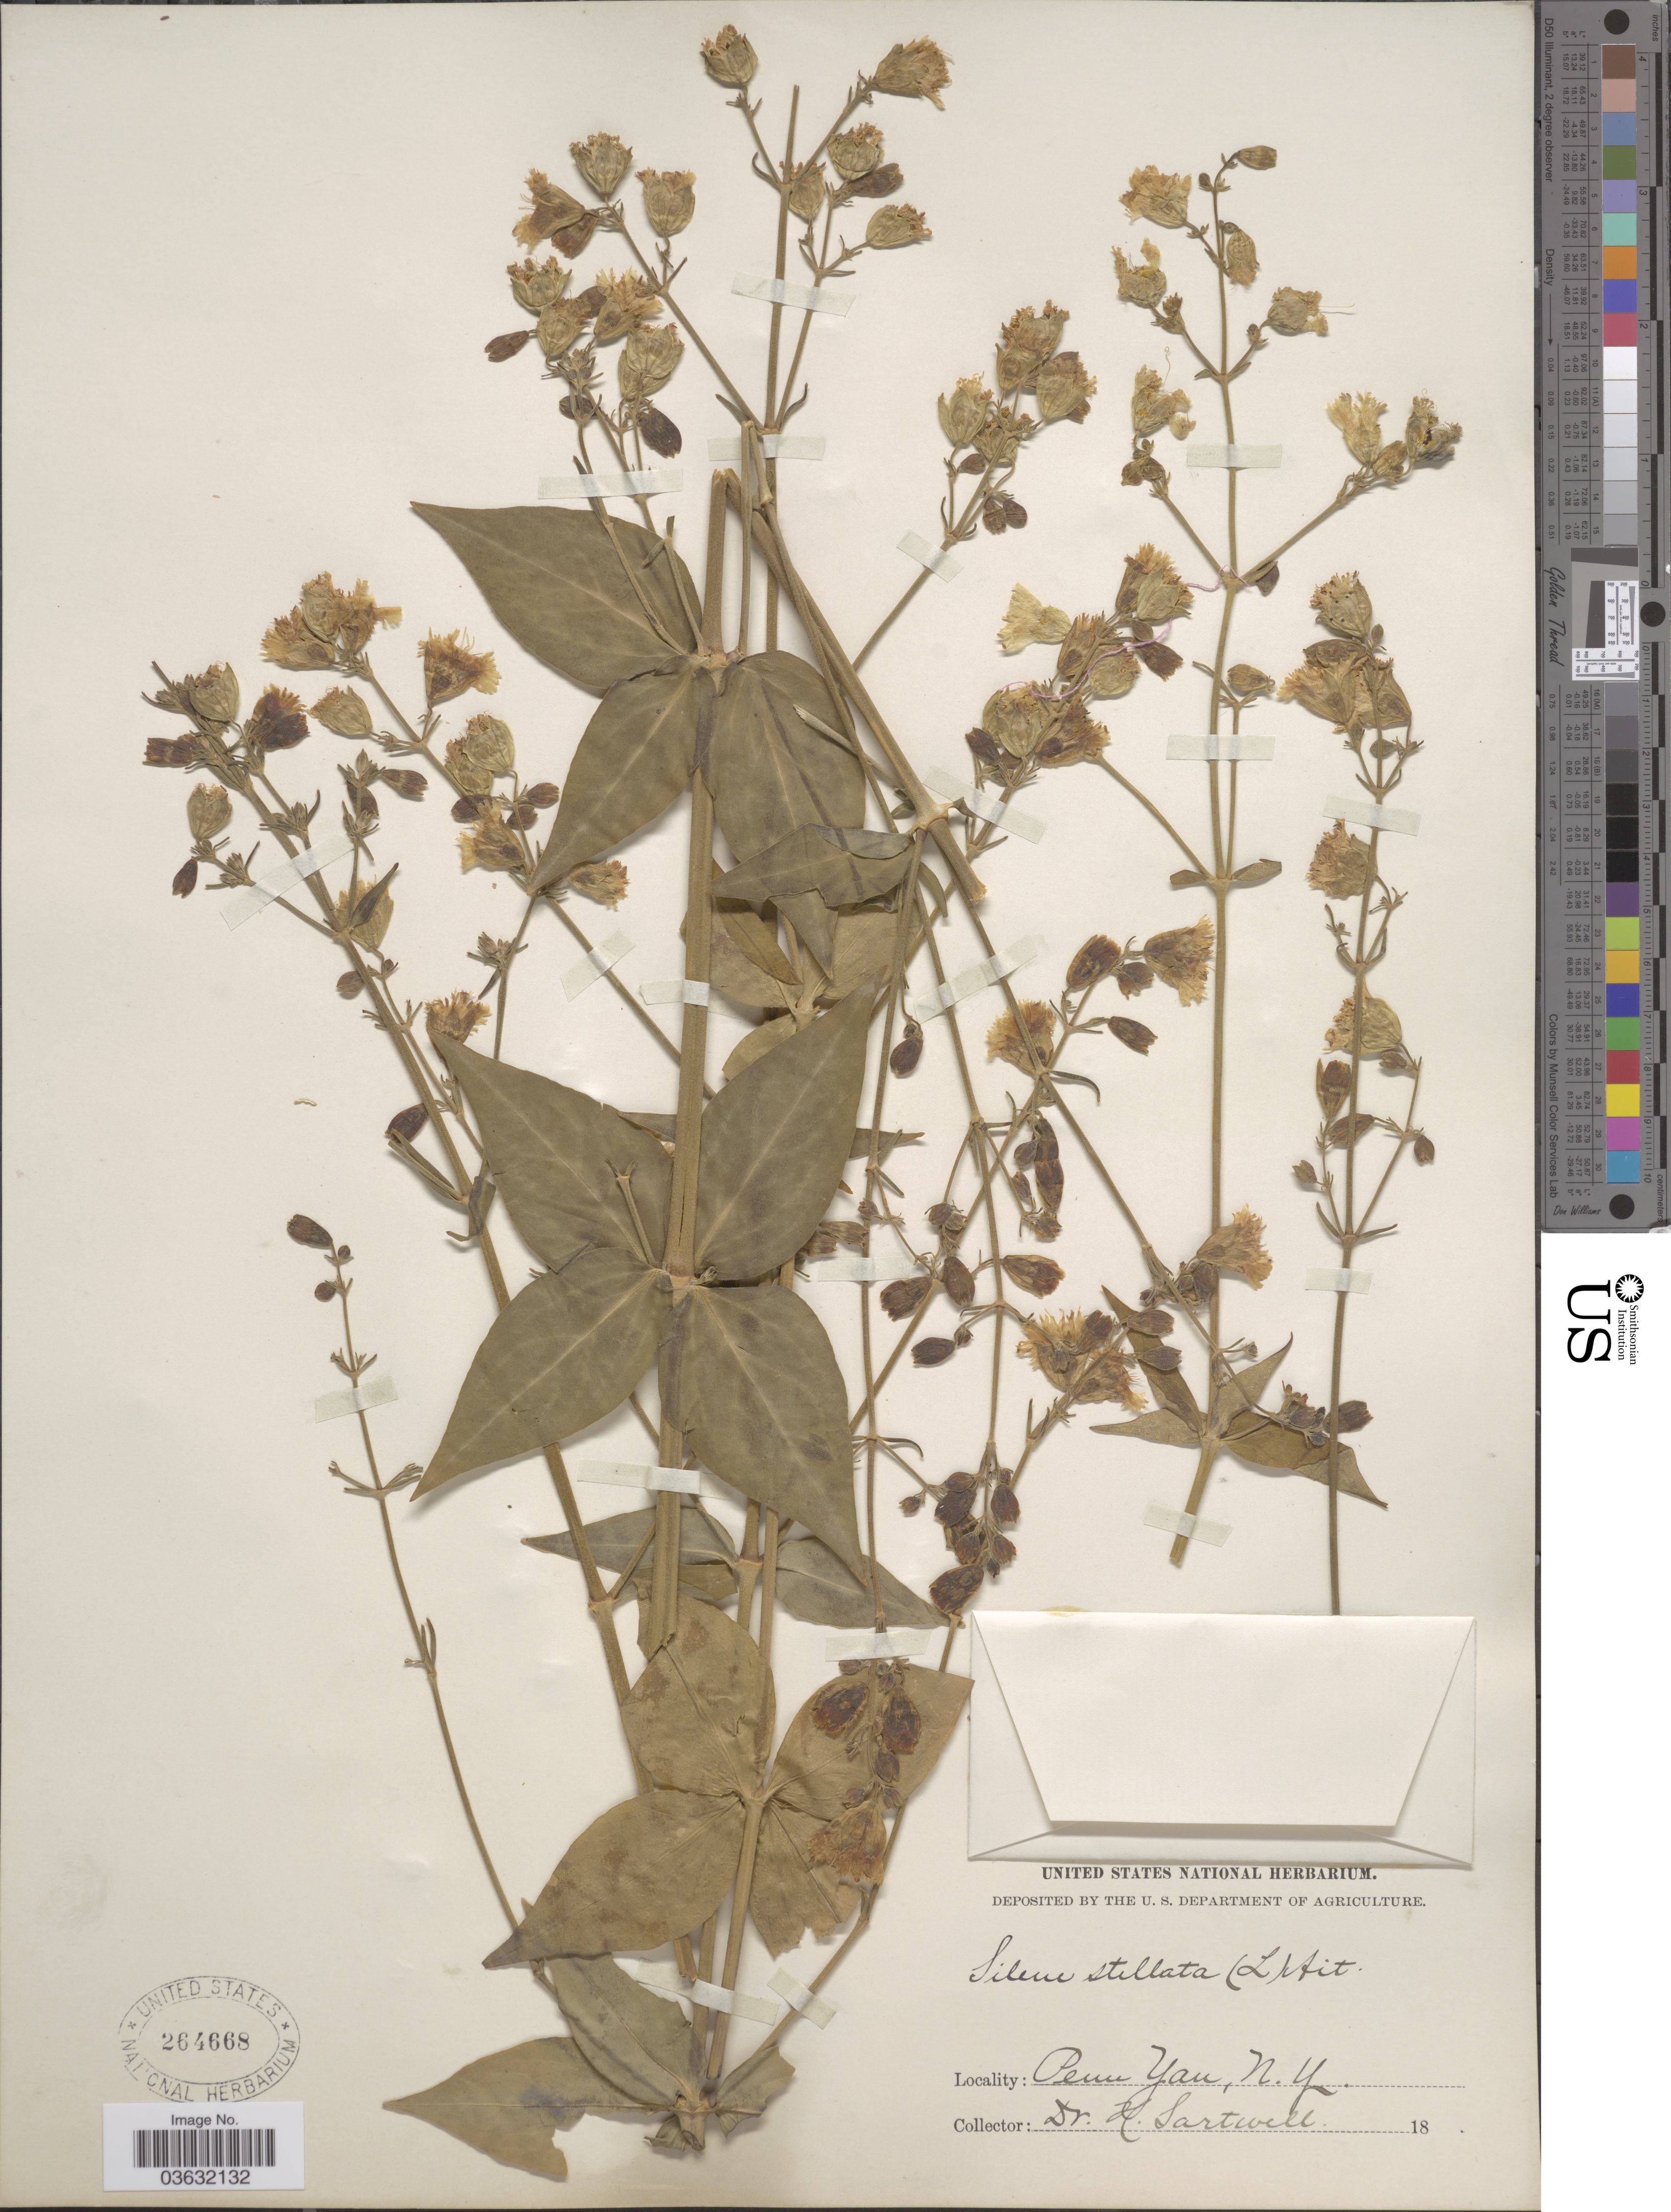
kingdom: Plantae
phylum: Tracheophyta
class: Magnoliopsida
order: Caryophyllales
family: Caryophyllaceae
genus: Silene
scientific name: Silene stellata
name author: (L.) Coyte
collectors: H. P. Sartwell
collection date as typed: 18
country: United States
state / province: New York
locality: Penn Yan.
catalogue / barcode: US 264668